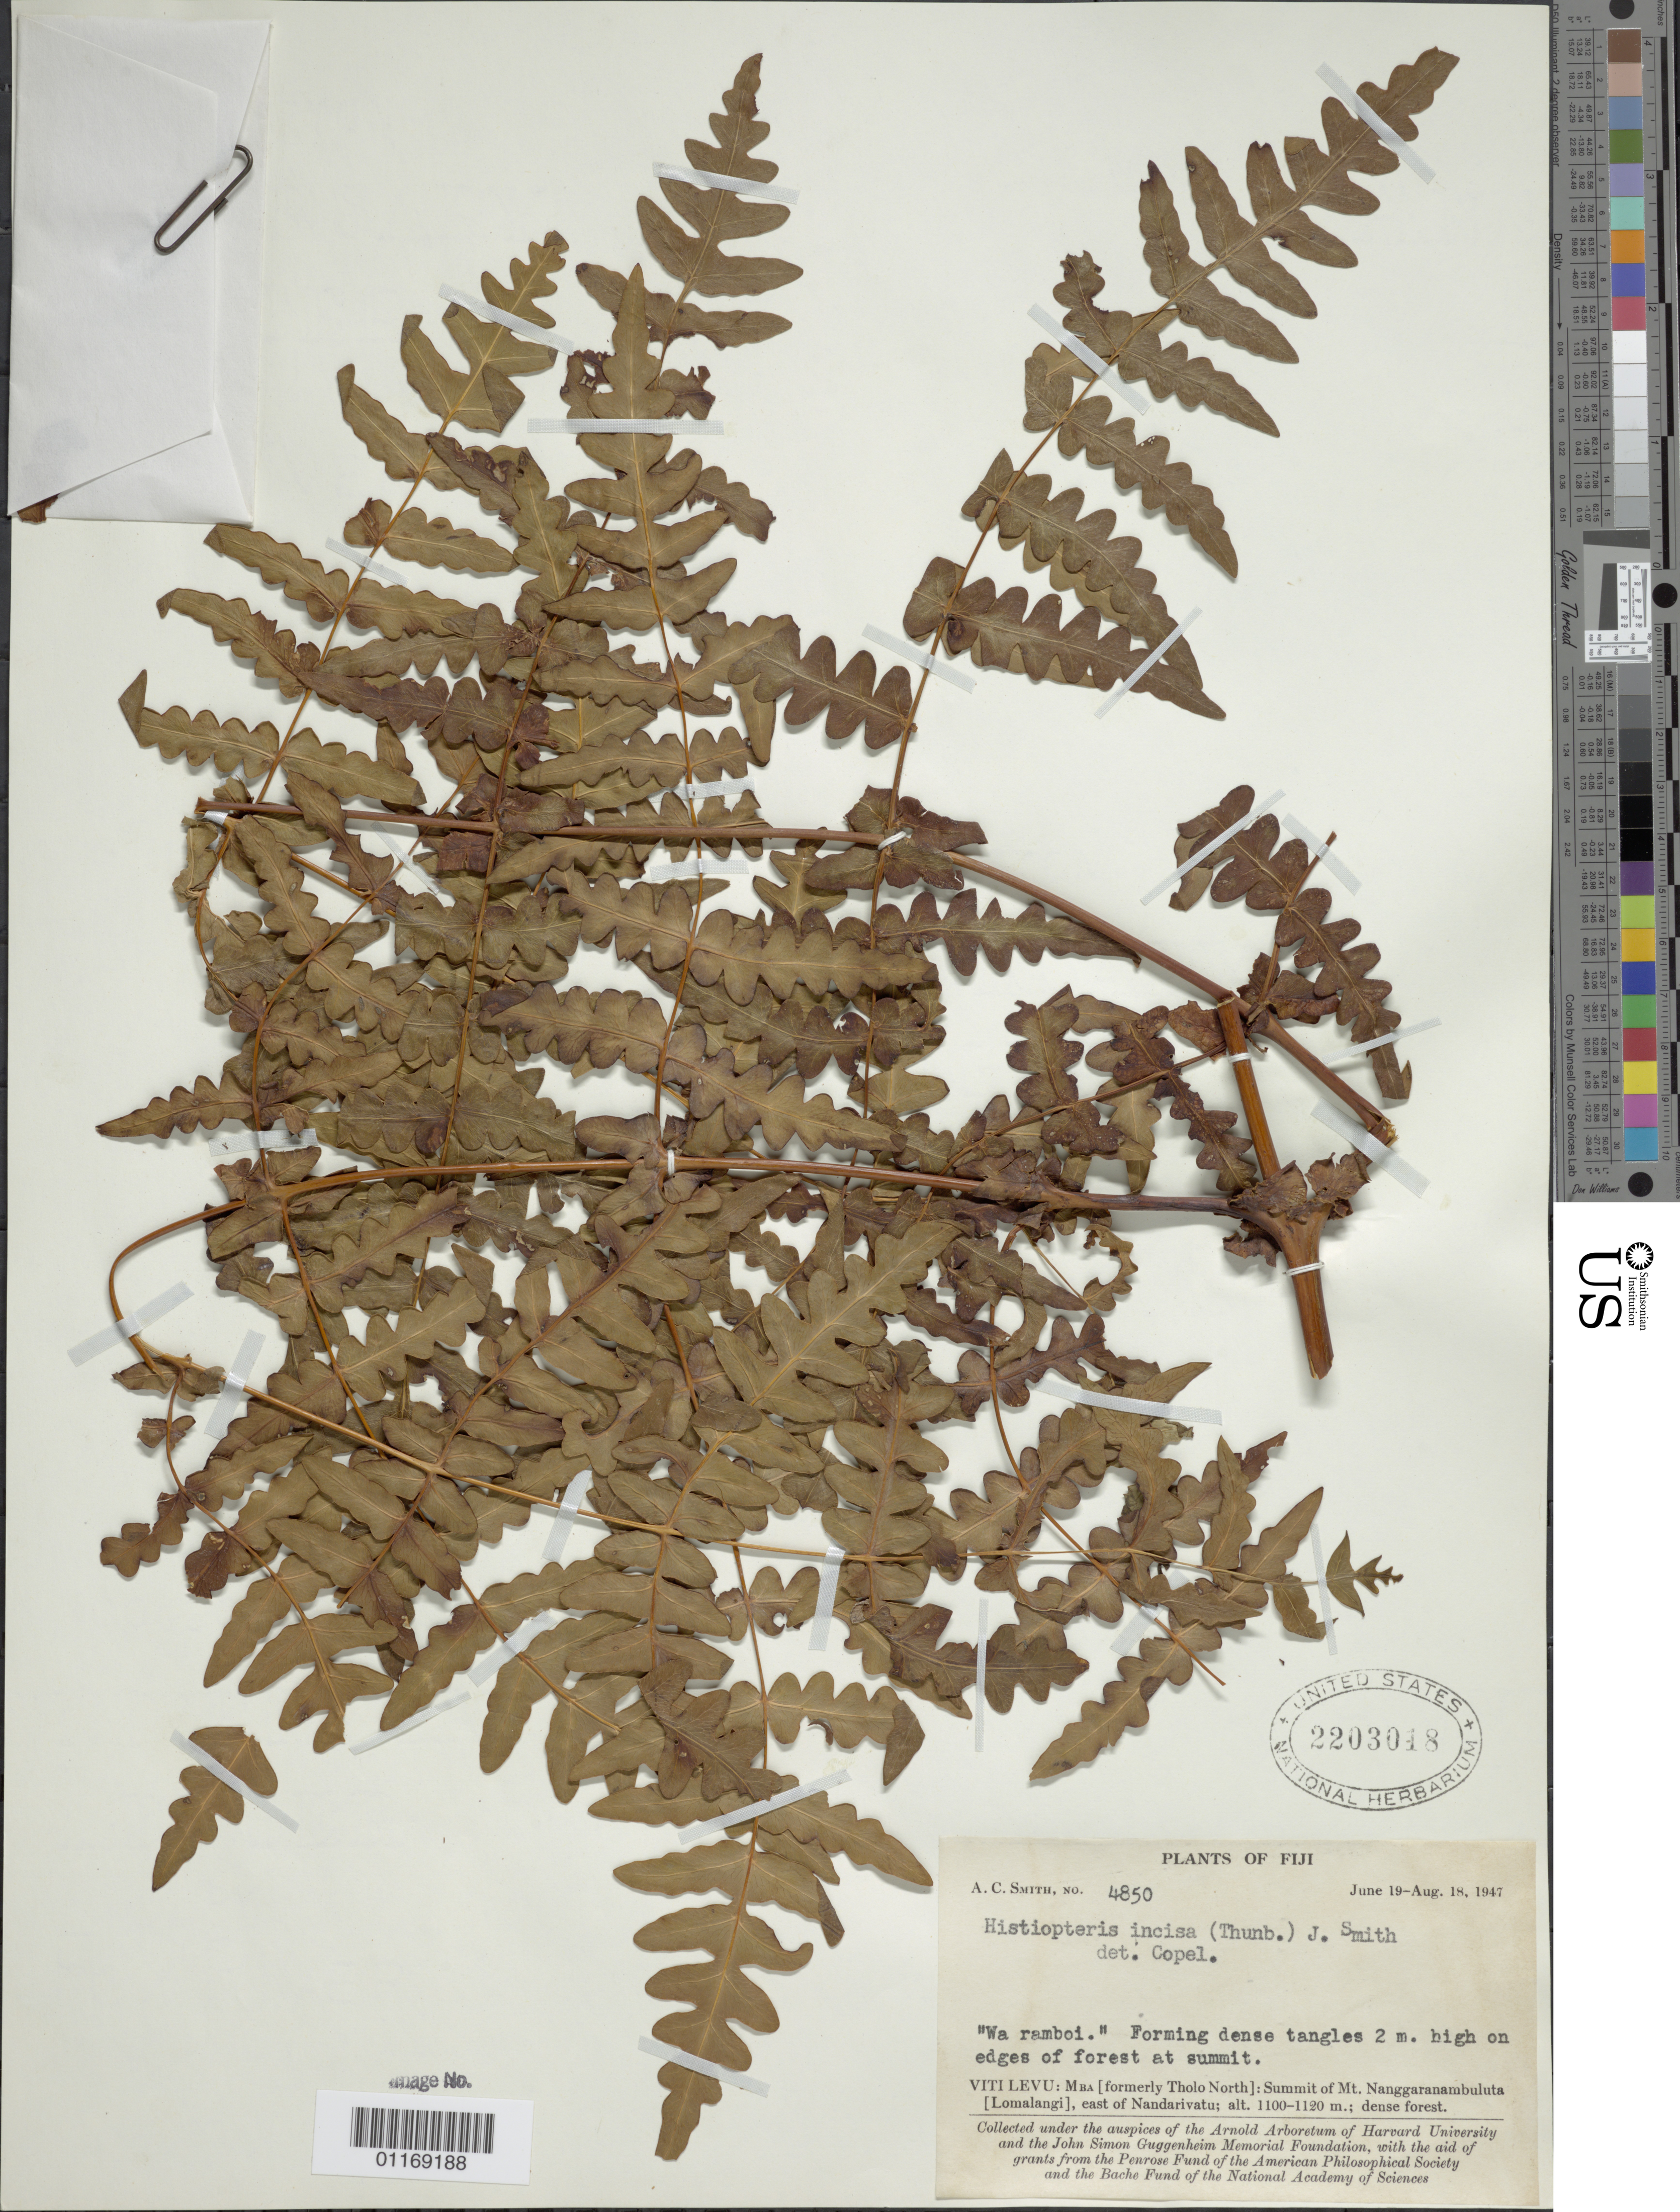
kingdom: Plantae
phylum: Tracheophyta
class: Polypodiopsida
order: Polypodiales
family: Dennstaedtiaceae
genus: Histiopteris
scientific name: Histiopteris incisa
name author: (Thunb.) J. Sm.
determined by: Copeland, E. B.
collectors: A. C. Smith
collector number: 4850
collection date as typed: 19 Jun 1947 to 18 Aug 1947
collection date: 1947-06-19/1947-08-18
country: Fiji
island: Viti Levu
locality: Viti Levu: MBA (formally Tholo North): Summit of Mt. Nanggaranambuluta (Lomalangi), E of Nandarivatu.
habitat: On edges of forest at summit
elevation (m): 1100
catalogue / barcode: US 2203018